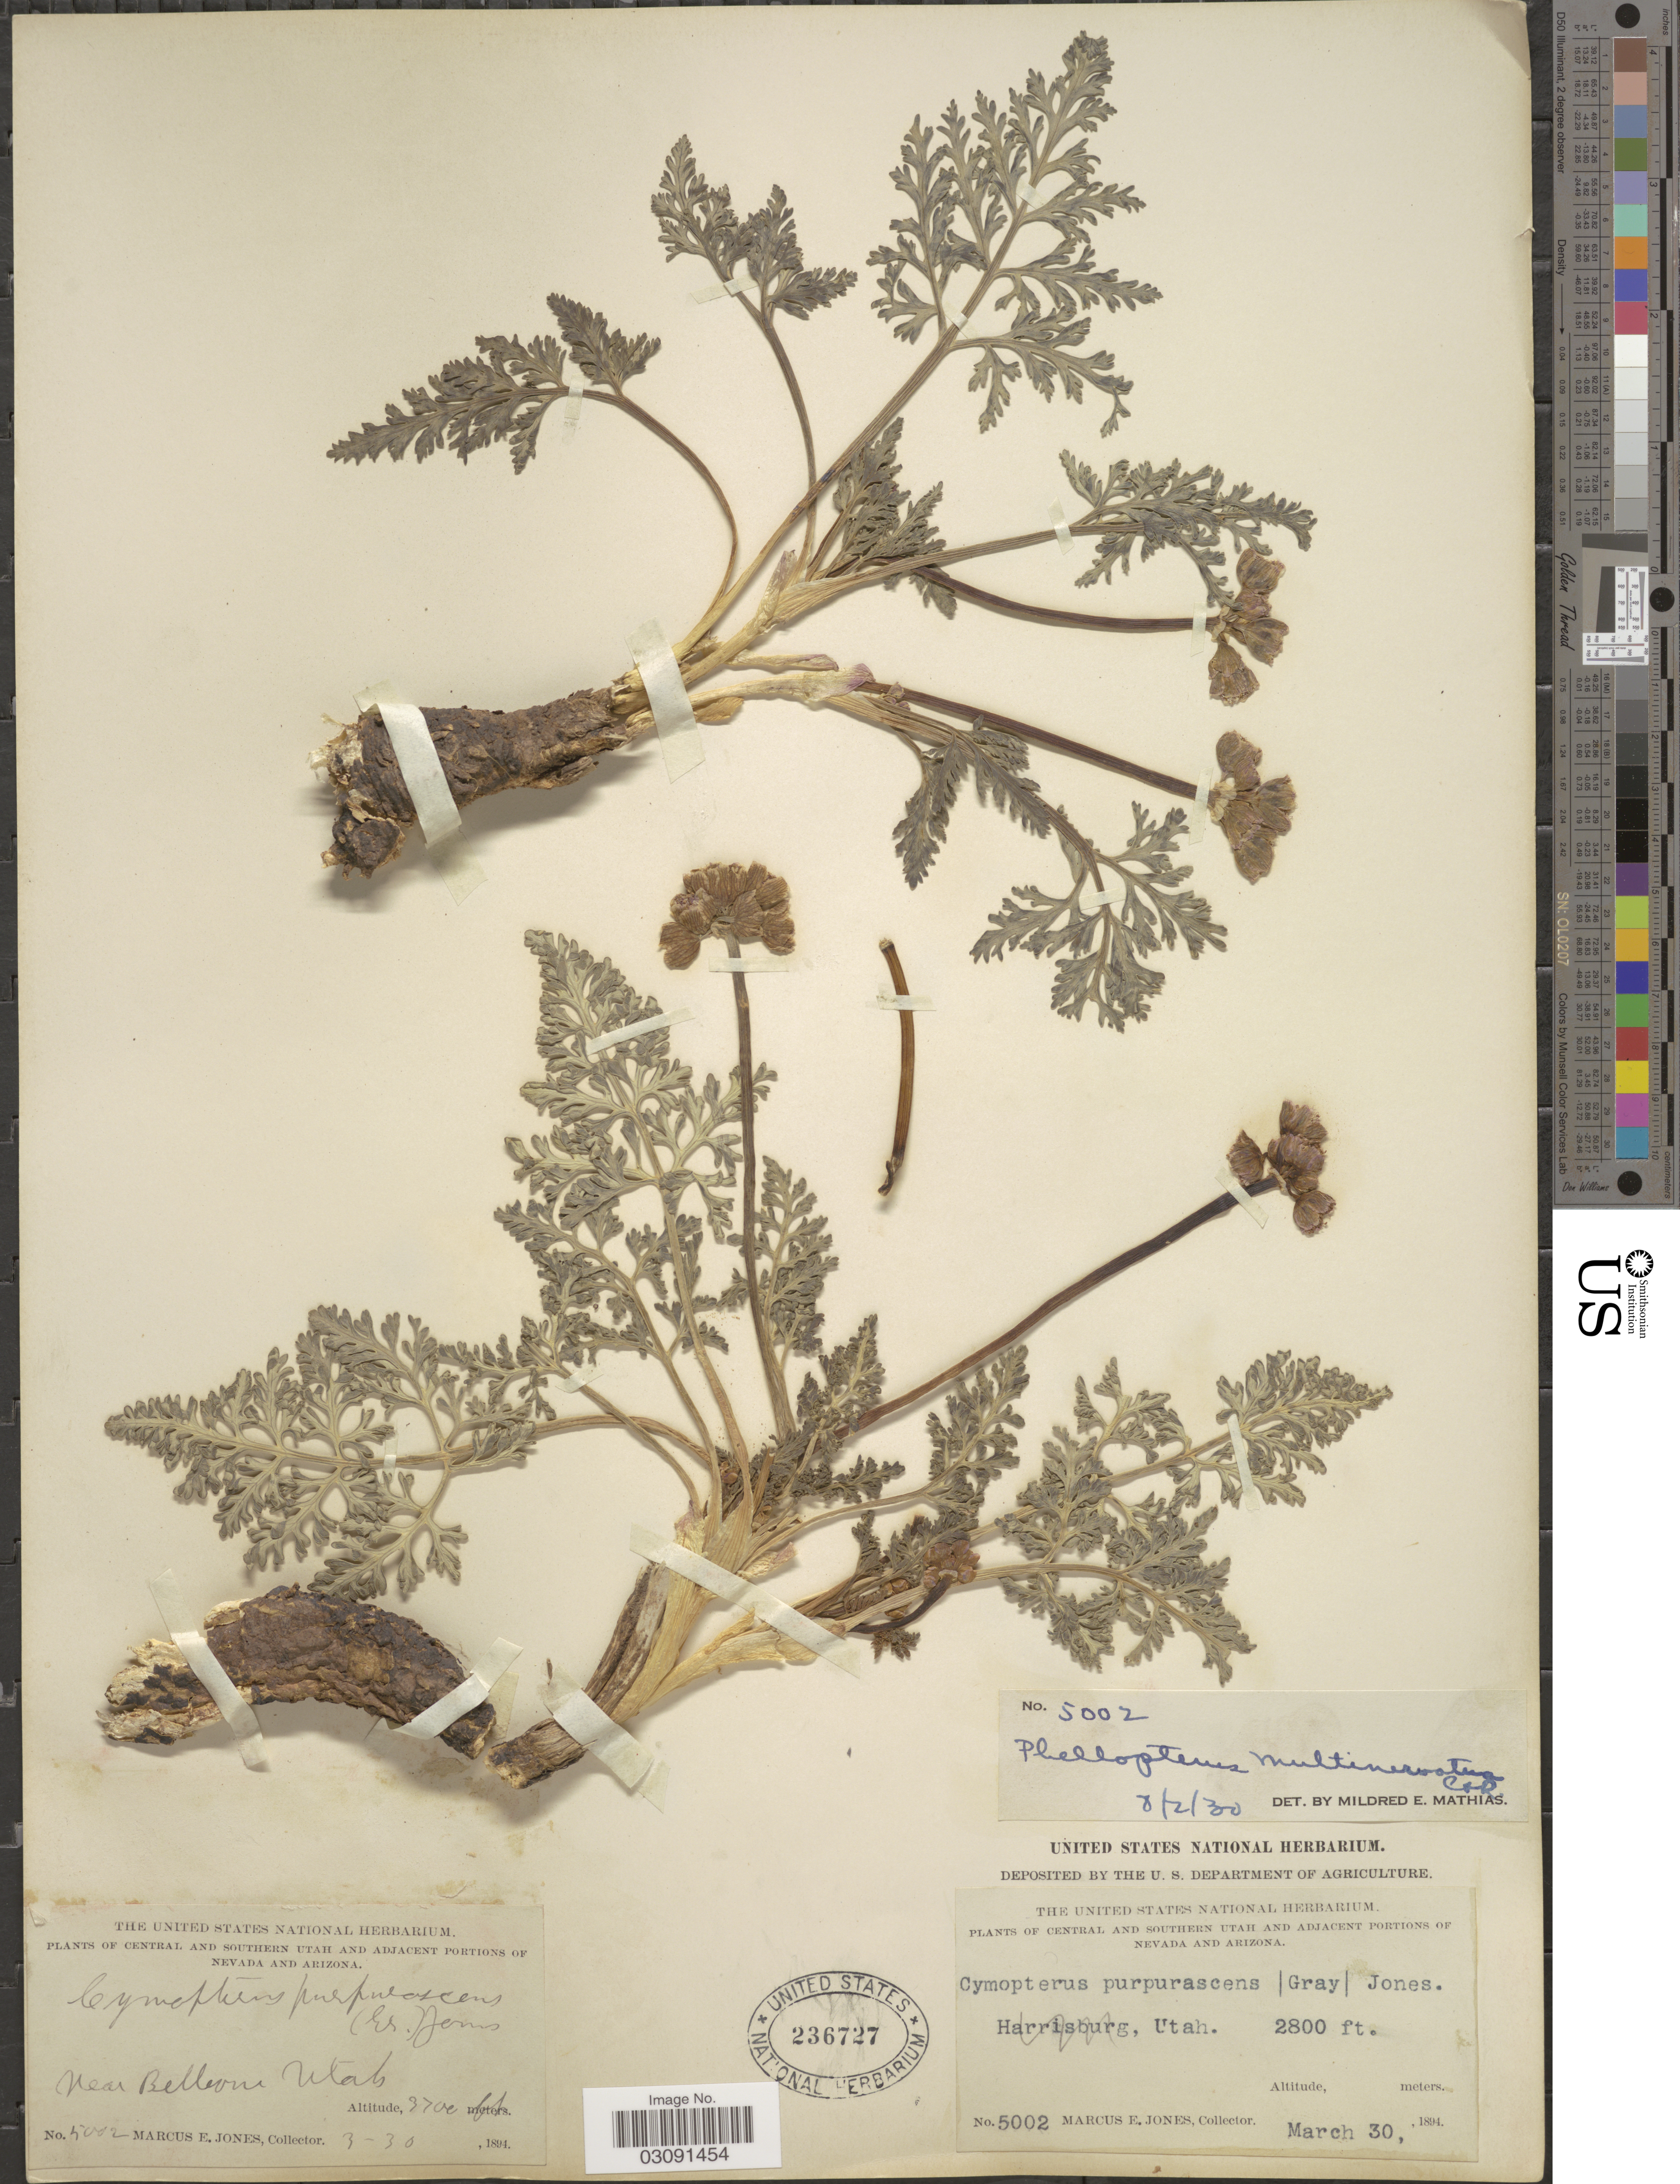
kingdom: Plantae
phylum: Tracheophyta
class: Magnoliopsida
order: Apiales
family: Apiaceae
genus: Cymopterus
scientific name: Cymopterus multinervatus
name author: (J.M. Coult.) Tidestr.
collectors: M. E. Jones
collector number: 5002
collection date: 1891-03-30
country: United States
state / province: Utah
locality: Central and Southern Utah. Near Bellevue.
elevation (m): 853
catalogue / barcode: US 236727